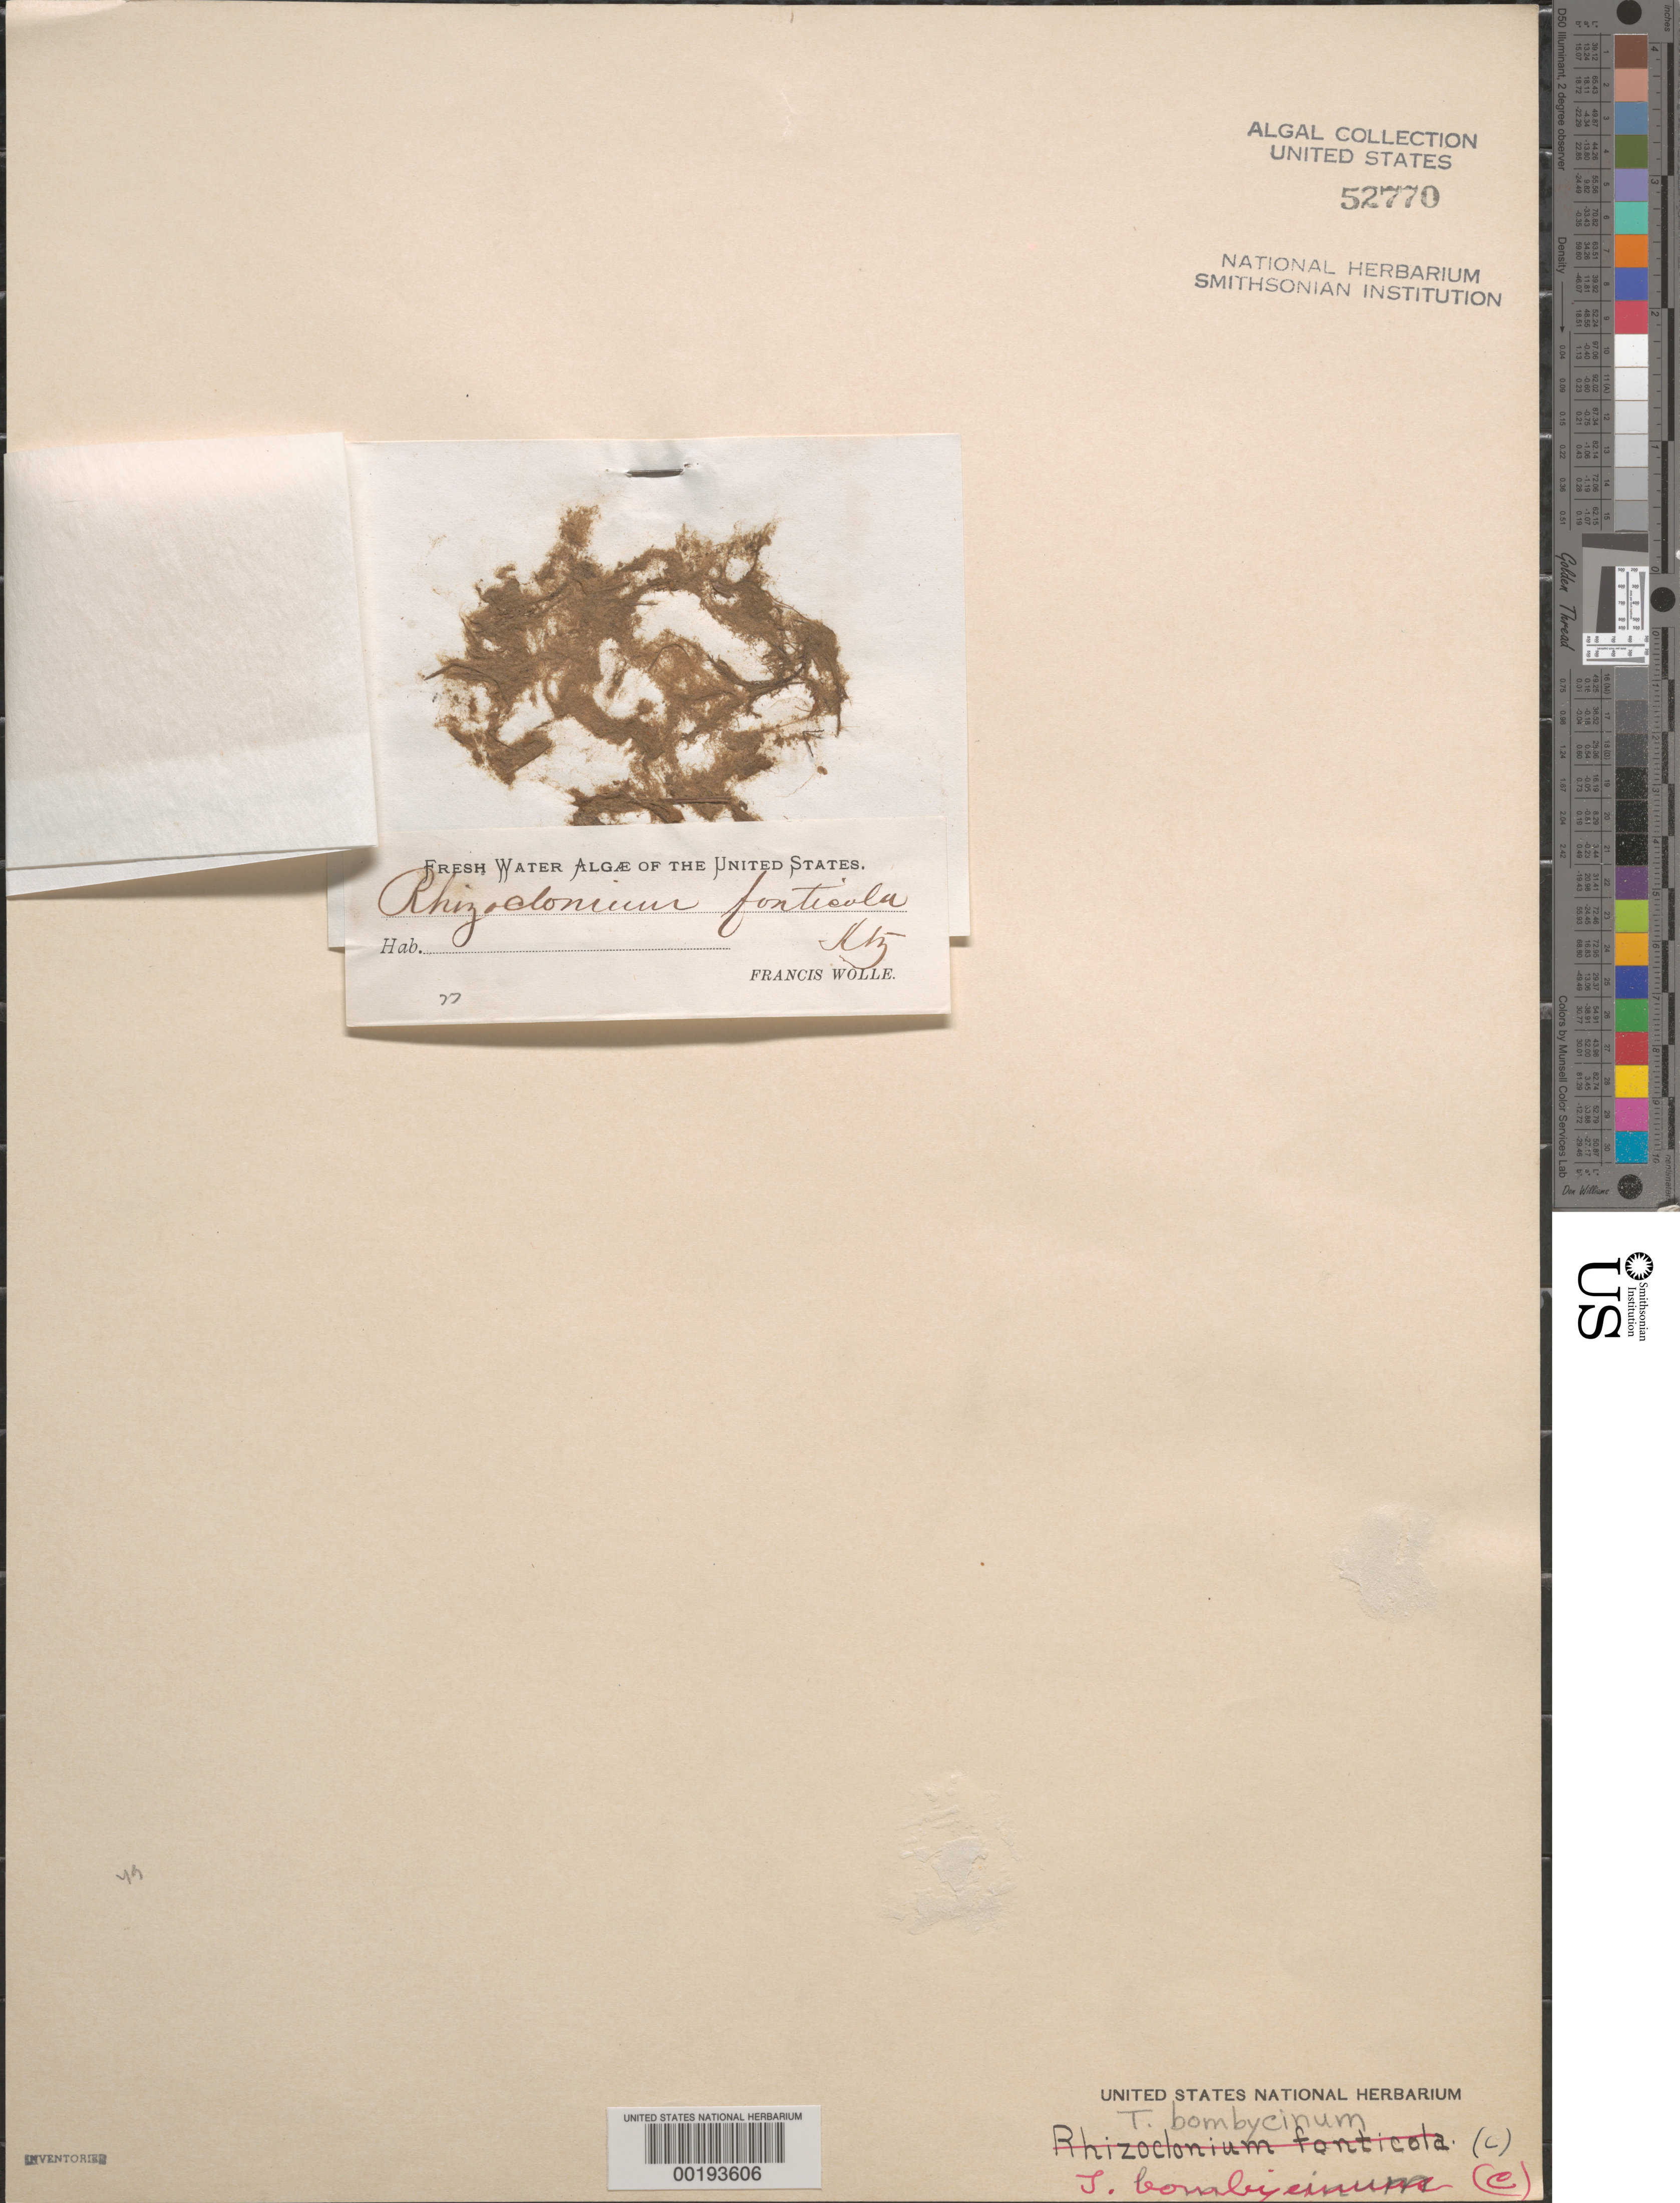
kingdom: Chromista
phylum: Ochrophyta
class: Xanthophyceae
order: Tribonematales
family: Tribonemataceae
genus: Tribonema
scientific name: Tribonema bombycina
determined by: Phinney, H. K.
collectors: F. Wolle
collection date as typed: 18--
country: United States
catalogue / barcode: US 52770